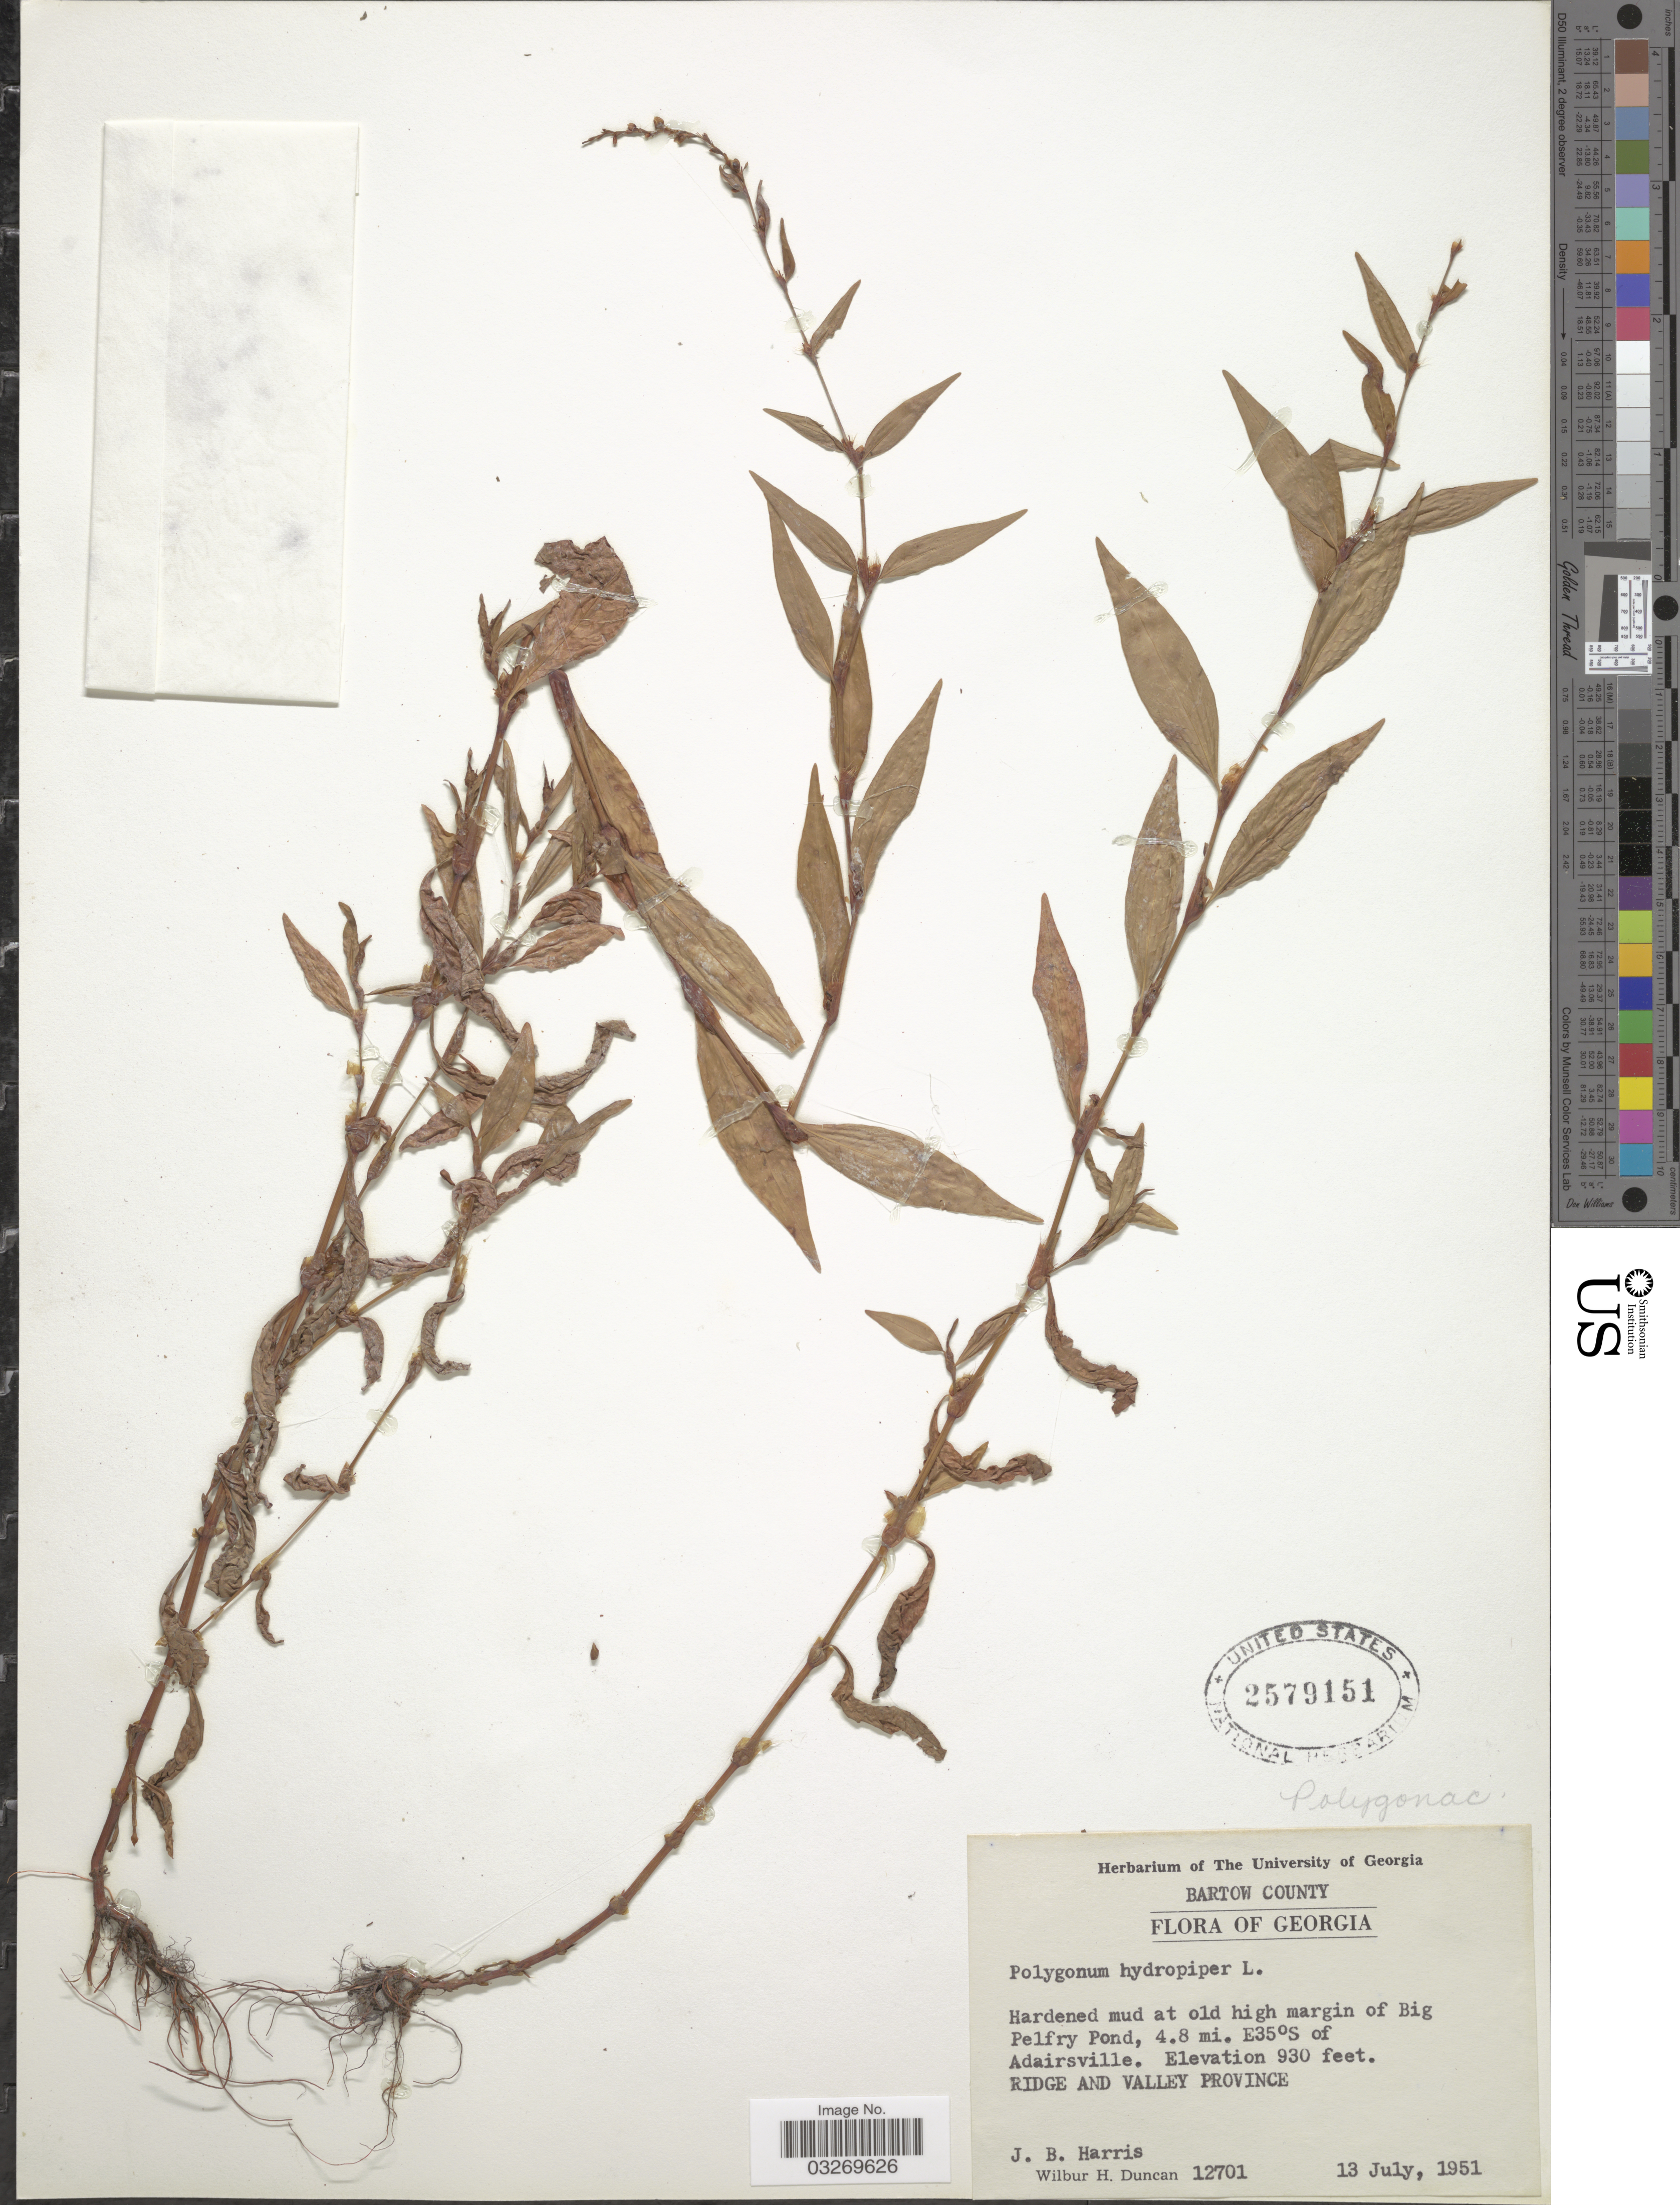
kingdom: Plantae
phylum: Tracheophyta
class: Magnoliopsida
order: Caryophyllales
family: Polygonaceae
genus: Persicaria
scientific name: Persicaria hydropiper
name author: (L.) Delarbre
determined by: Atha, D. E.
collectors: J. B. Harris & W. H. Duncan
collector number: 12701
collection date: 1951-07-13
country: United States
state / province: Georgia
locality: Hardened mud at old high margin of Big Pelfry Pond, 4.8 mi. E35°S of Adairsville. Ridge and Valley Province.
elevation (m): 283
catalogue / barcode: US 2579151